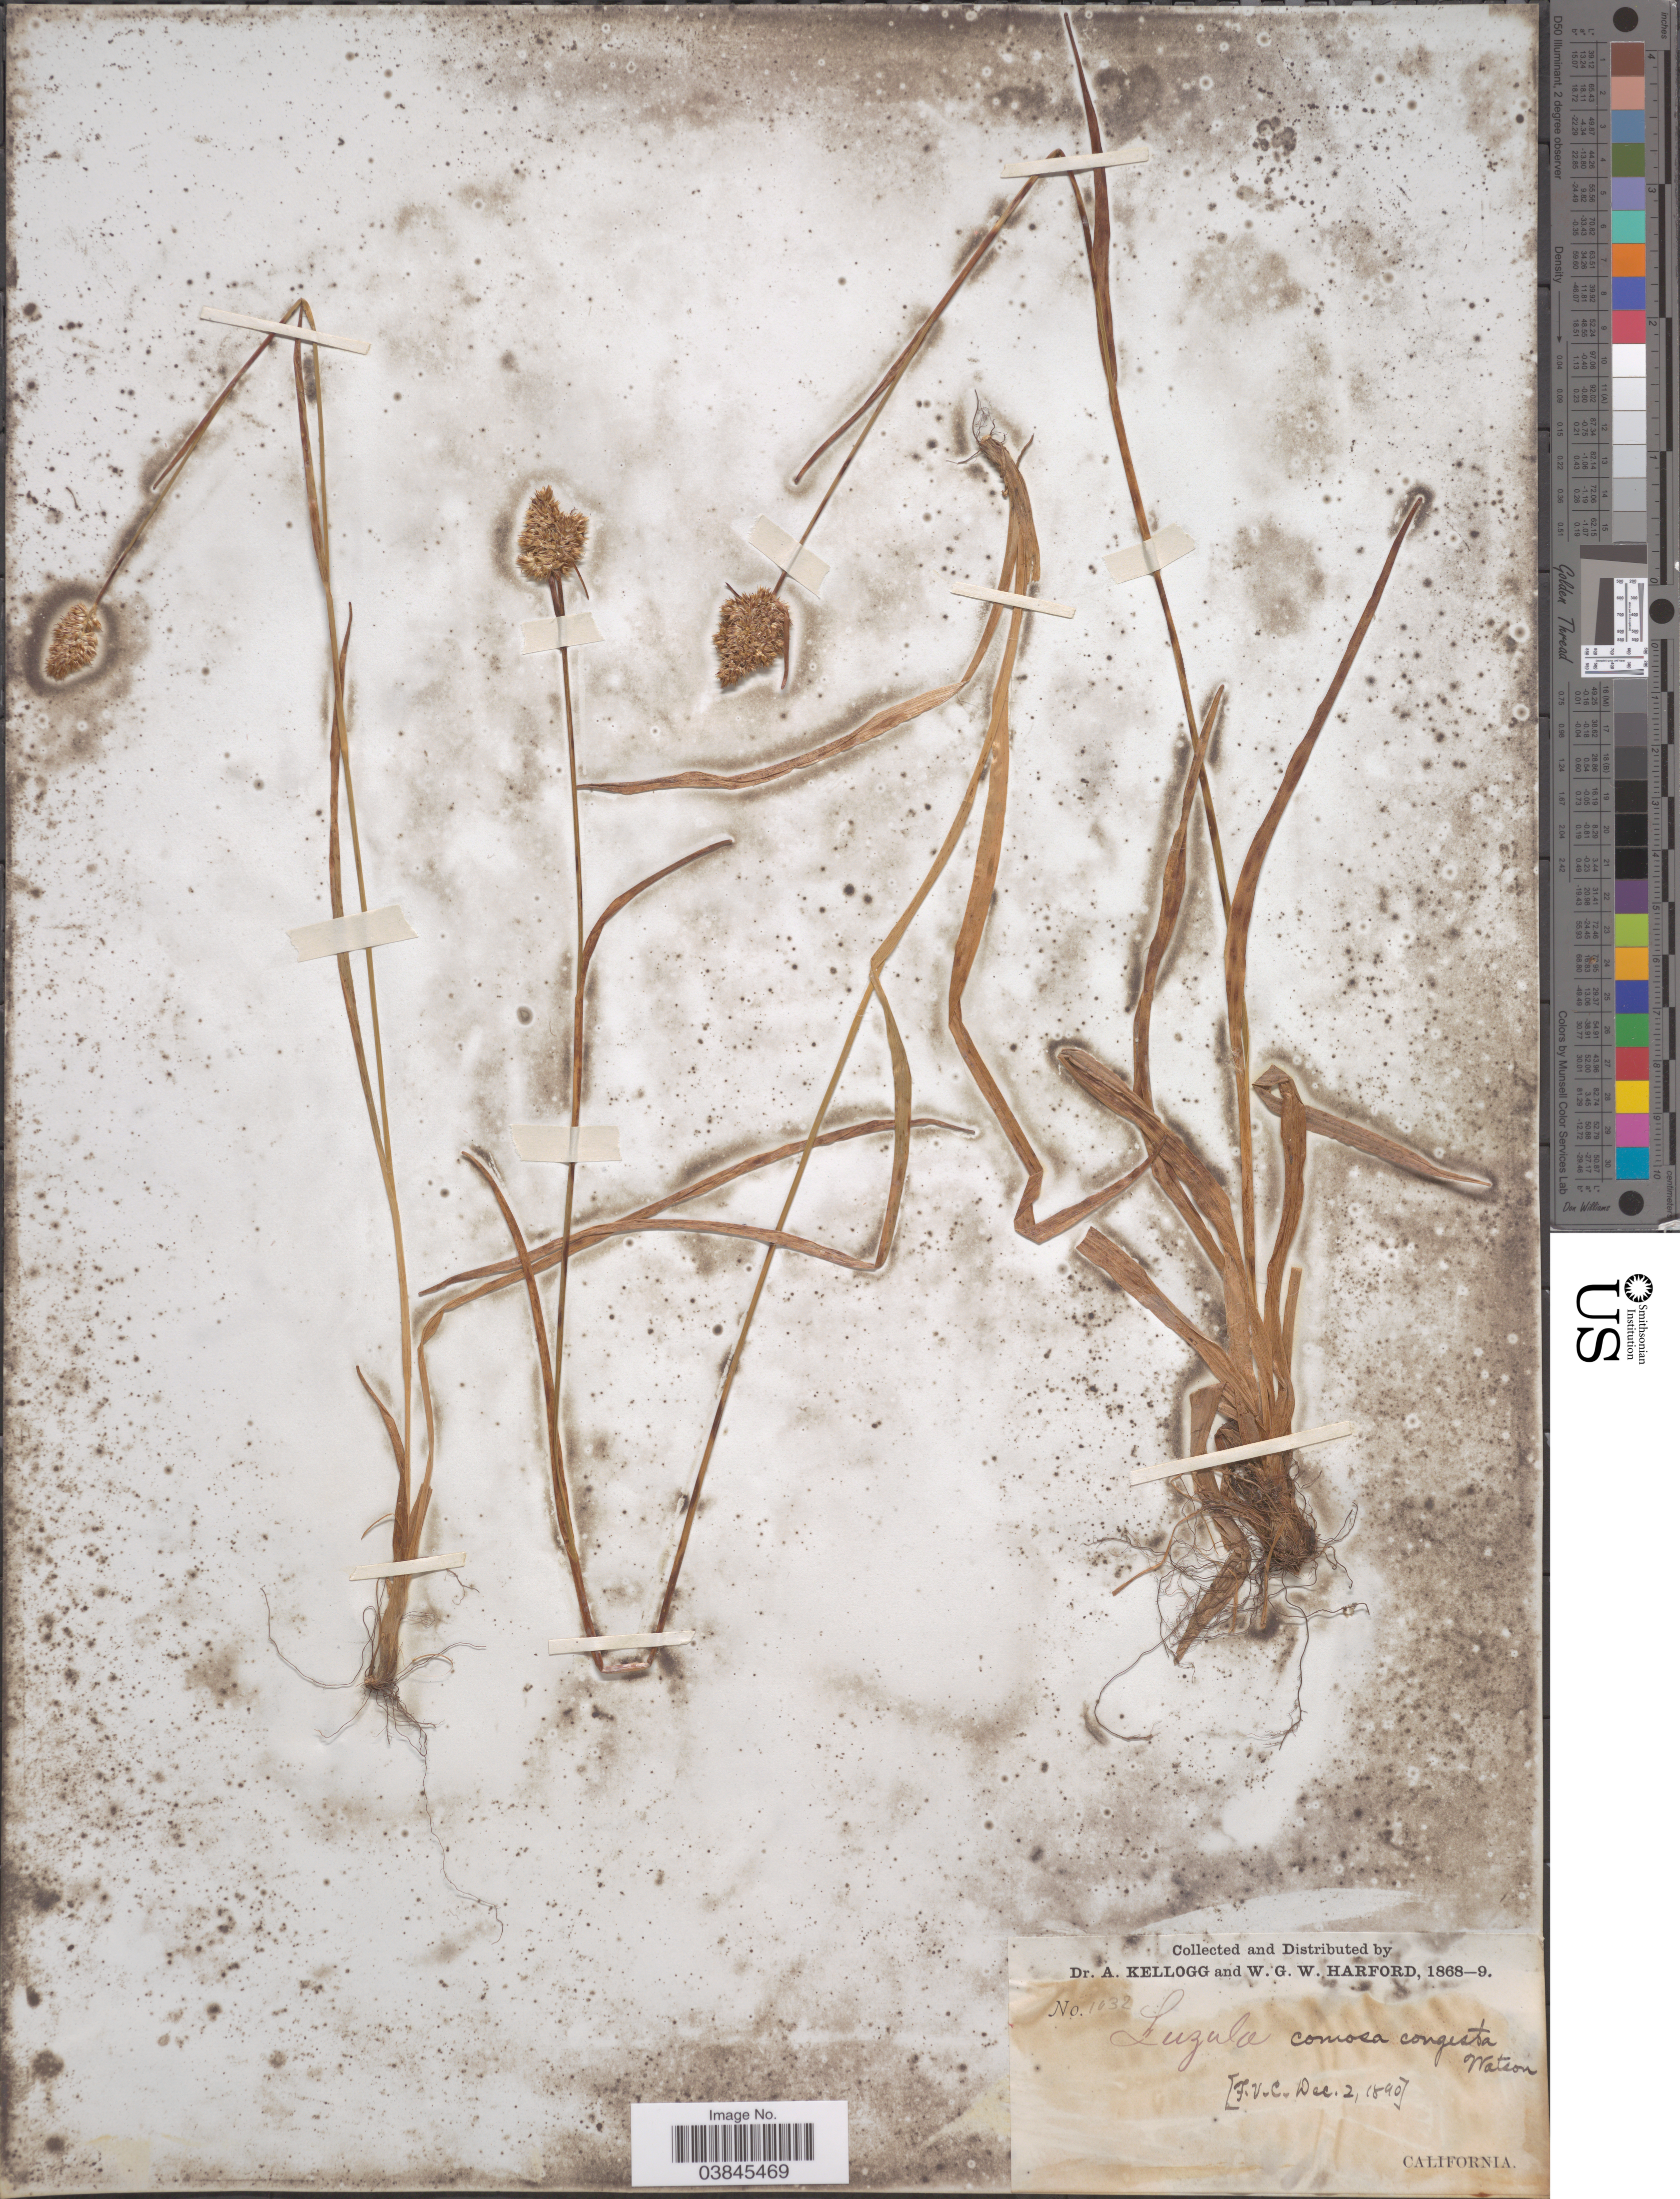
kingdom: Plantae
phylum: Tracheophyta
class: Liliopsida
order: Poales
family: Juncaceae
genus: Luzula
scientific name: Luzula campestris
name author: (L.) DC.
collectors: A. Kellogg & W. G. W. Harford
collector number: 1032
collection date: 1868/1869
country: United States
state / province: California